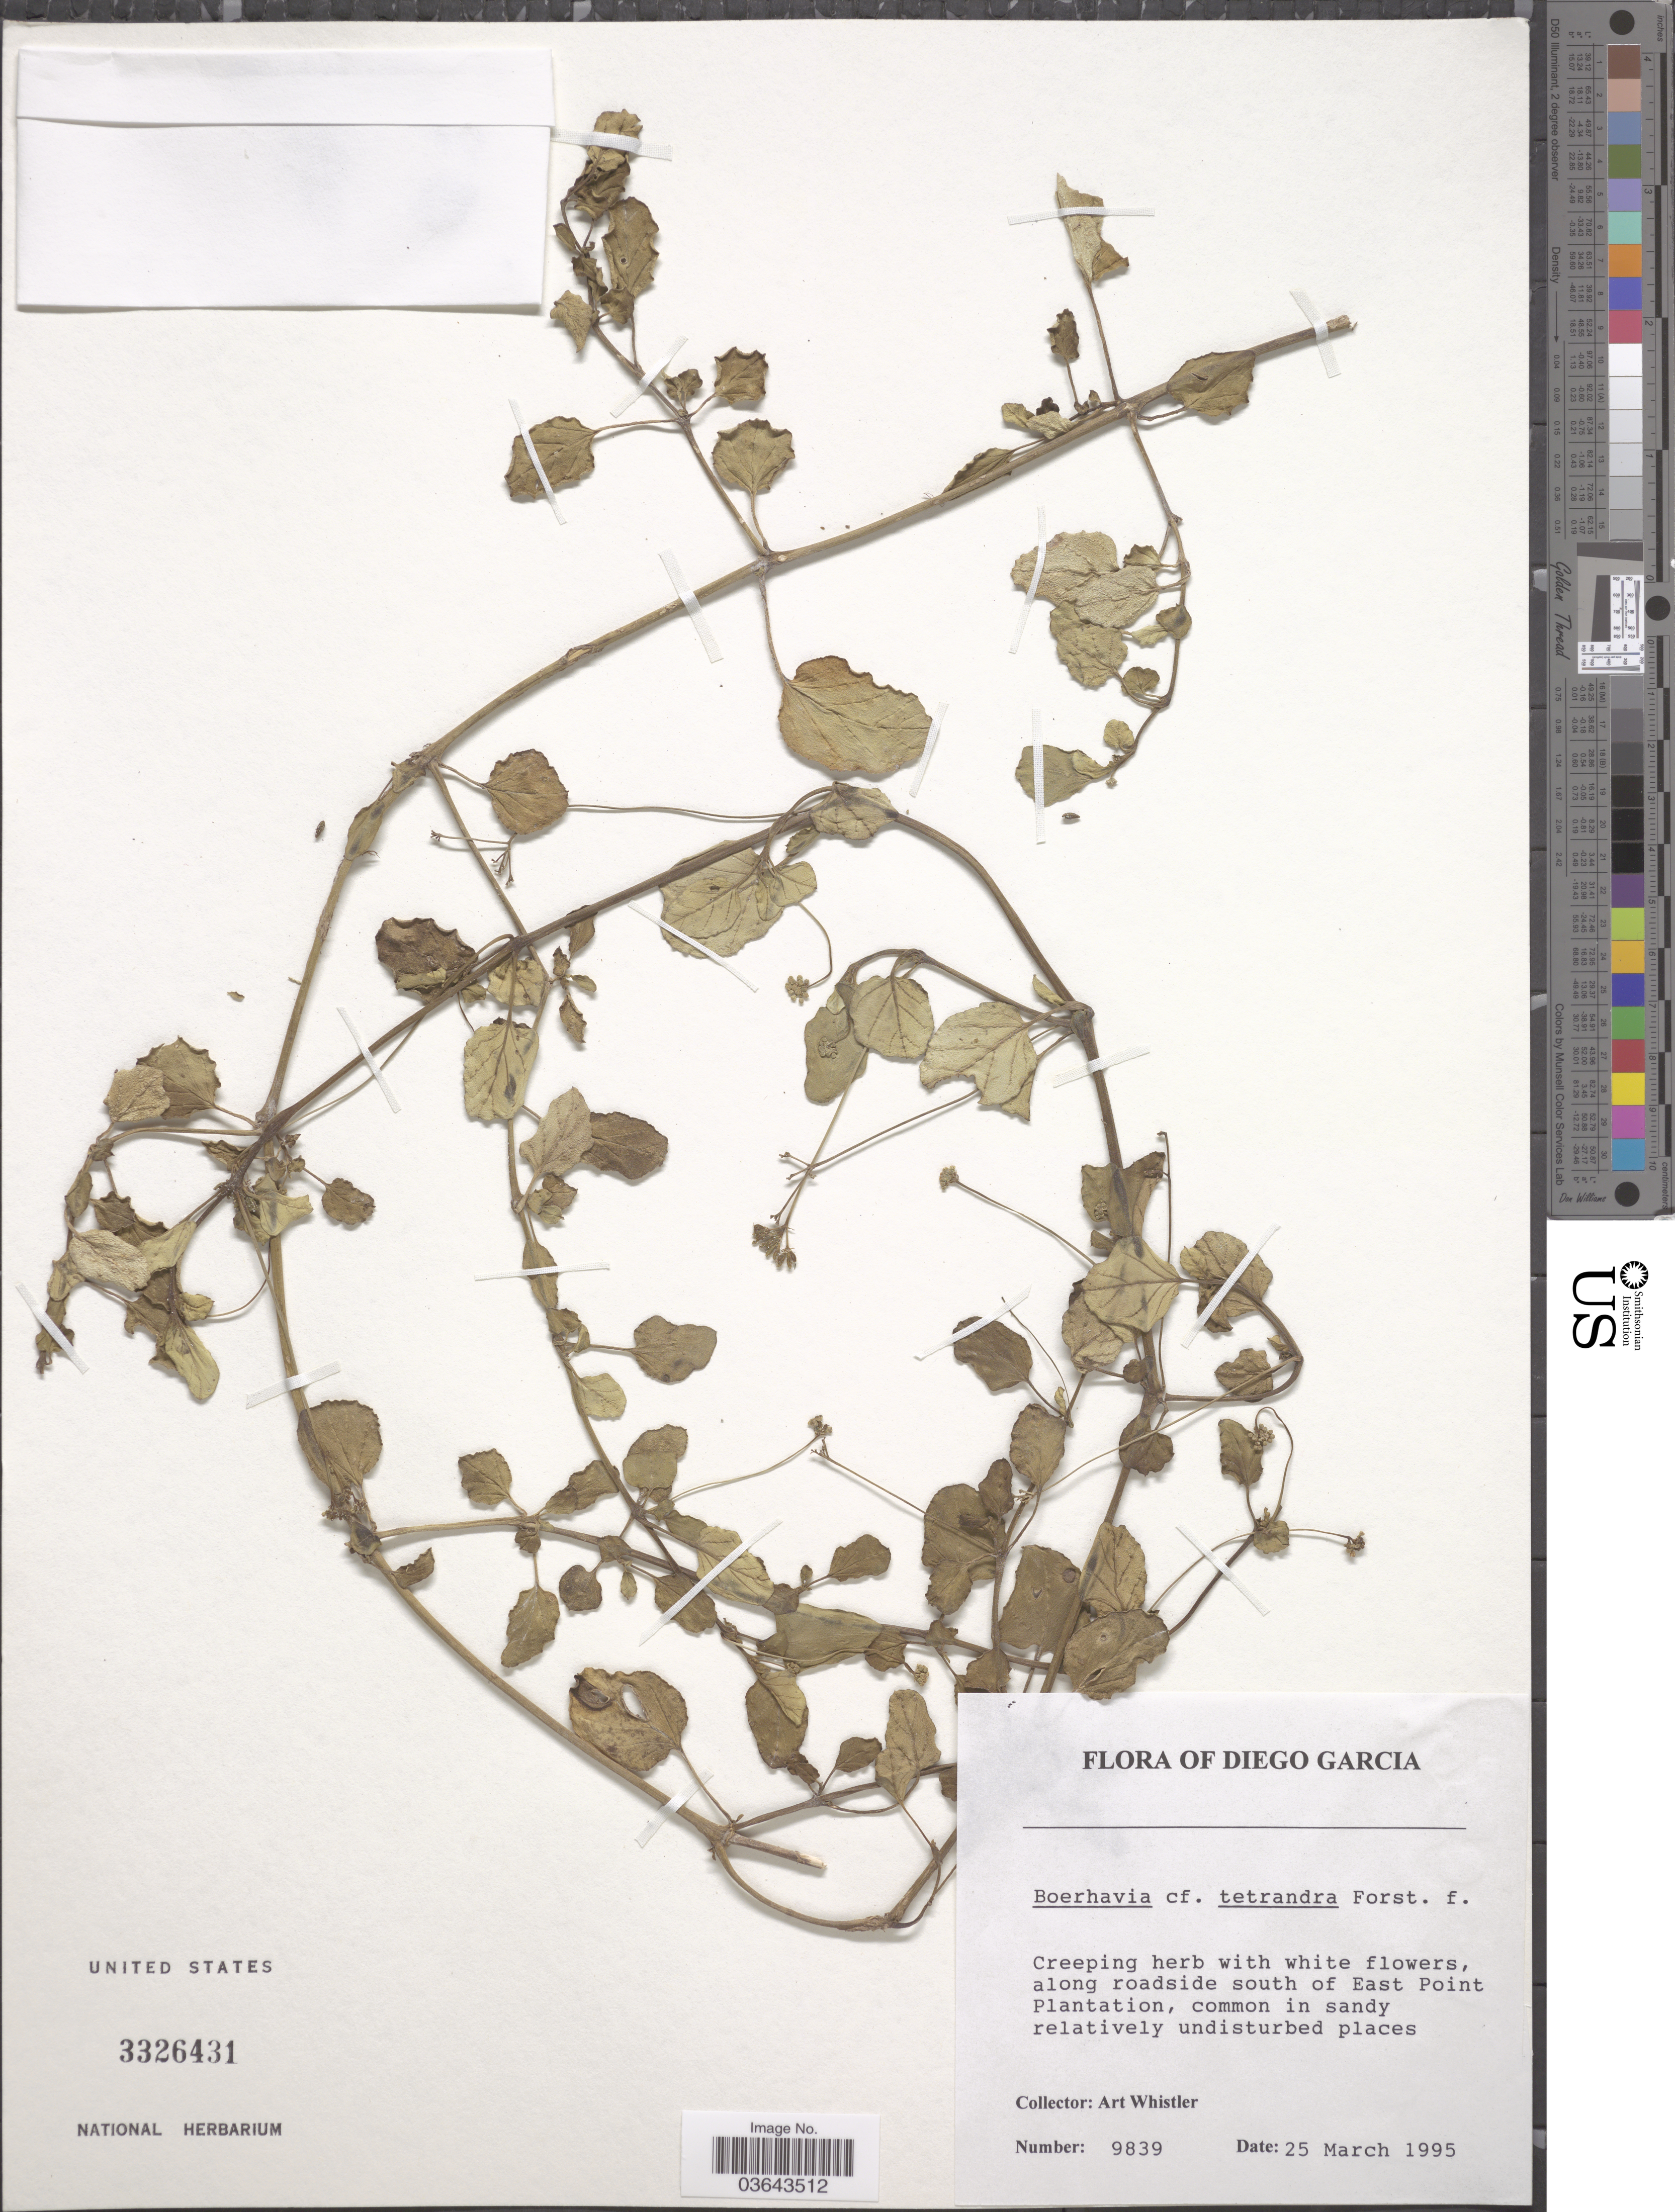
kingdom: Plantae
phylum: Tracheophyta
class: Magnoliopsida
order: Caryophyllales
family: Nyctaginaceae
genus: Boerhavia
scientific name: Boerhavia tetrandra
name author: G. Forst.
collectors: A. Whistler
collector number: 9839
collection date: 1995-03-25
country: British Indian Ocean Territory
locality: Diego Garcia.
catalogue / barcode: US 3326431